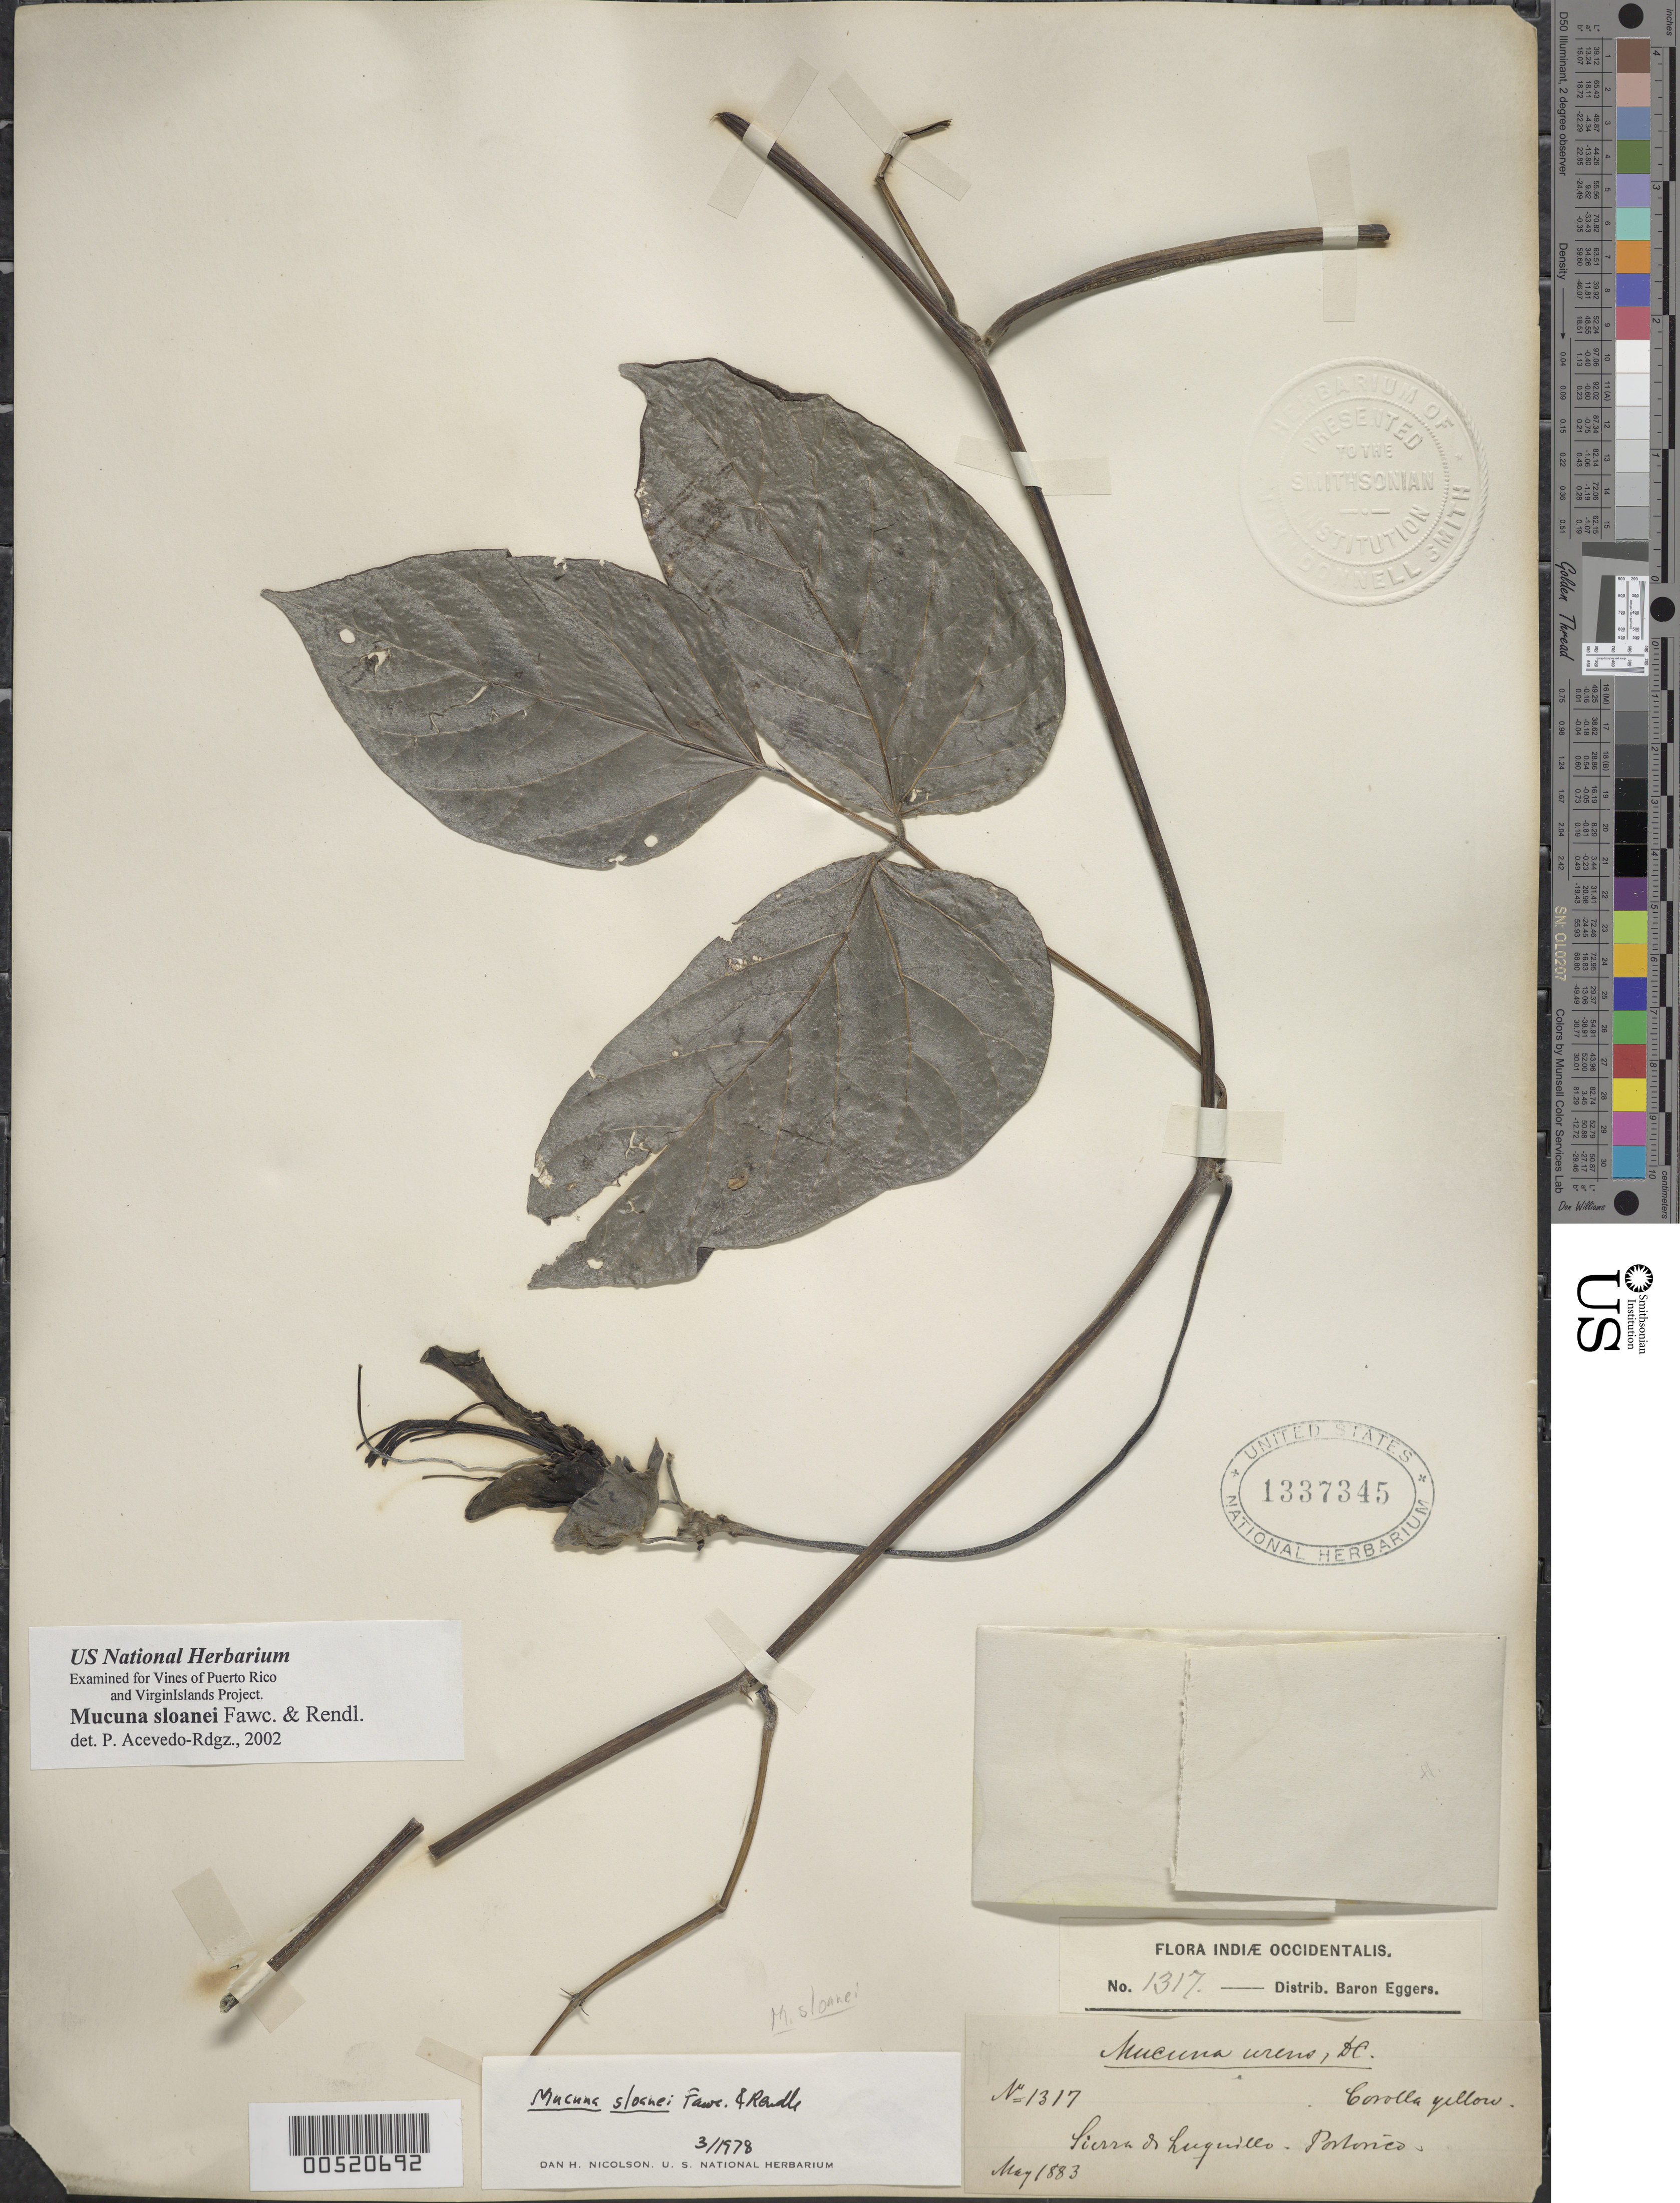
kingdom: Plantae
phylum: Tracheophyta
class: Magnoliopsida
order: Fabales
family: Fabaceae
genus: Mucuna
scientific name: Mucuna sloanei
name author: Fawc. & Rendle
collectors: H. F. A. von Eggers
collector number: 1317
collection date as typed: May 1883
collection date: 1883-05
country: Puerto Rico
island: Greater Antilles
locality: Sierra de Luquillo.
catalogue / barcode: US 1337345